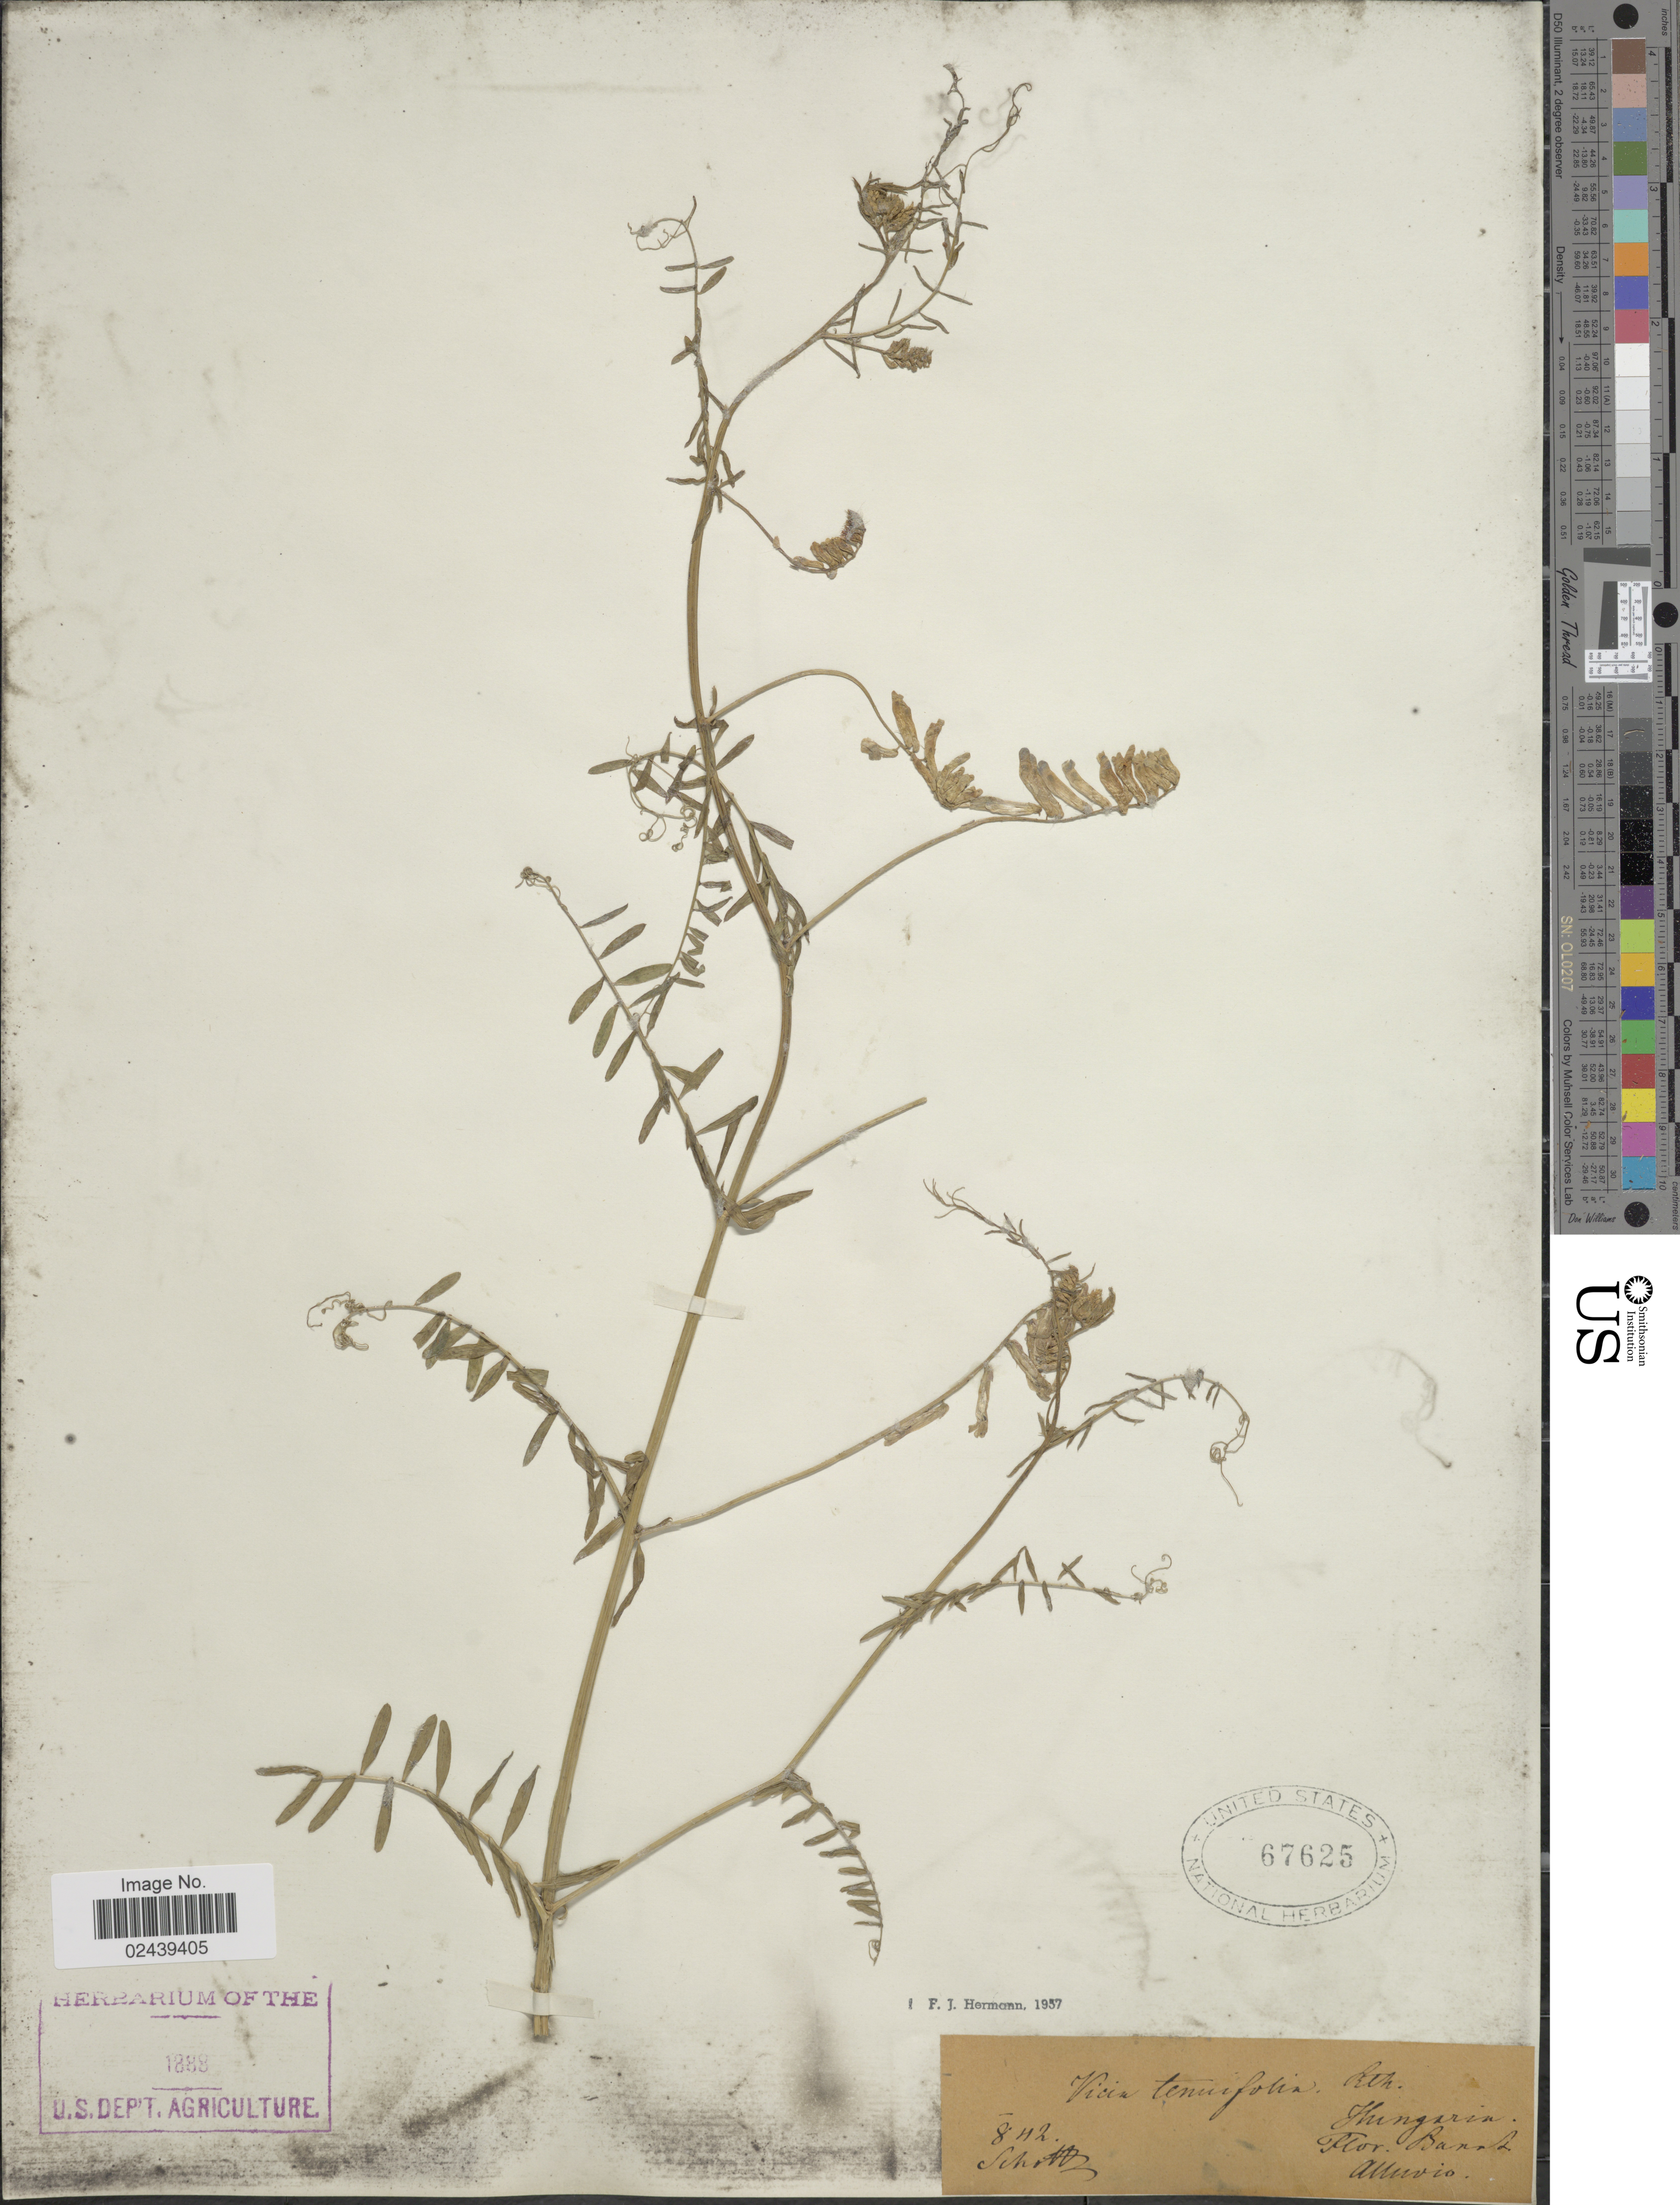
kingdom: Plantae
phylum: Tracheophyta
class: Magnoliopsida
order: Fabales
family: Fabaceae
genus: Vicia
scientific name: Vicia tenuifolia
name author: Ten.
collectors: -. Schottz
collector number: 842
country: Hungary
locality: Flor. Banat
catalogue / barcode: US 67625